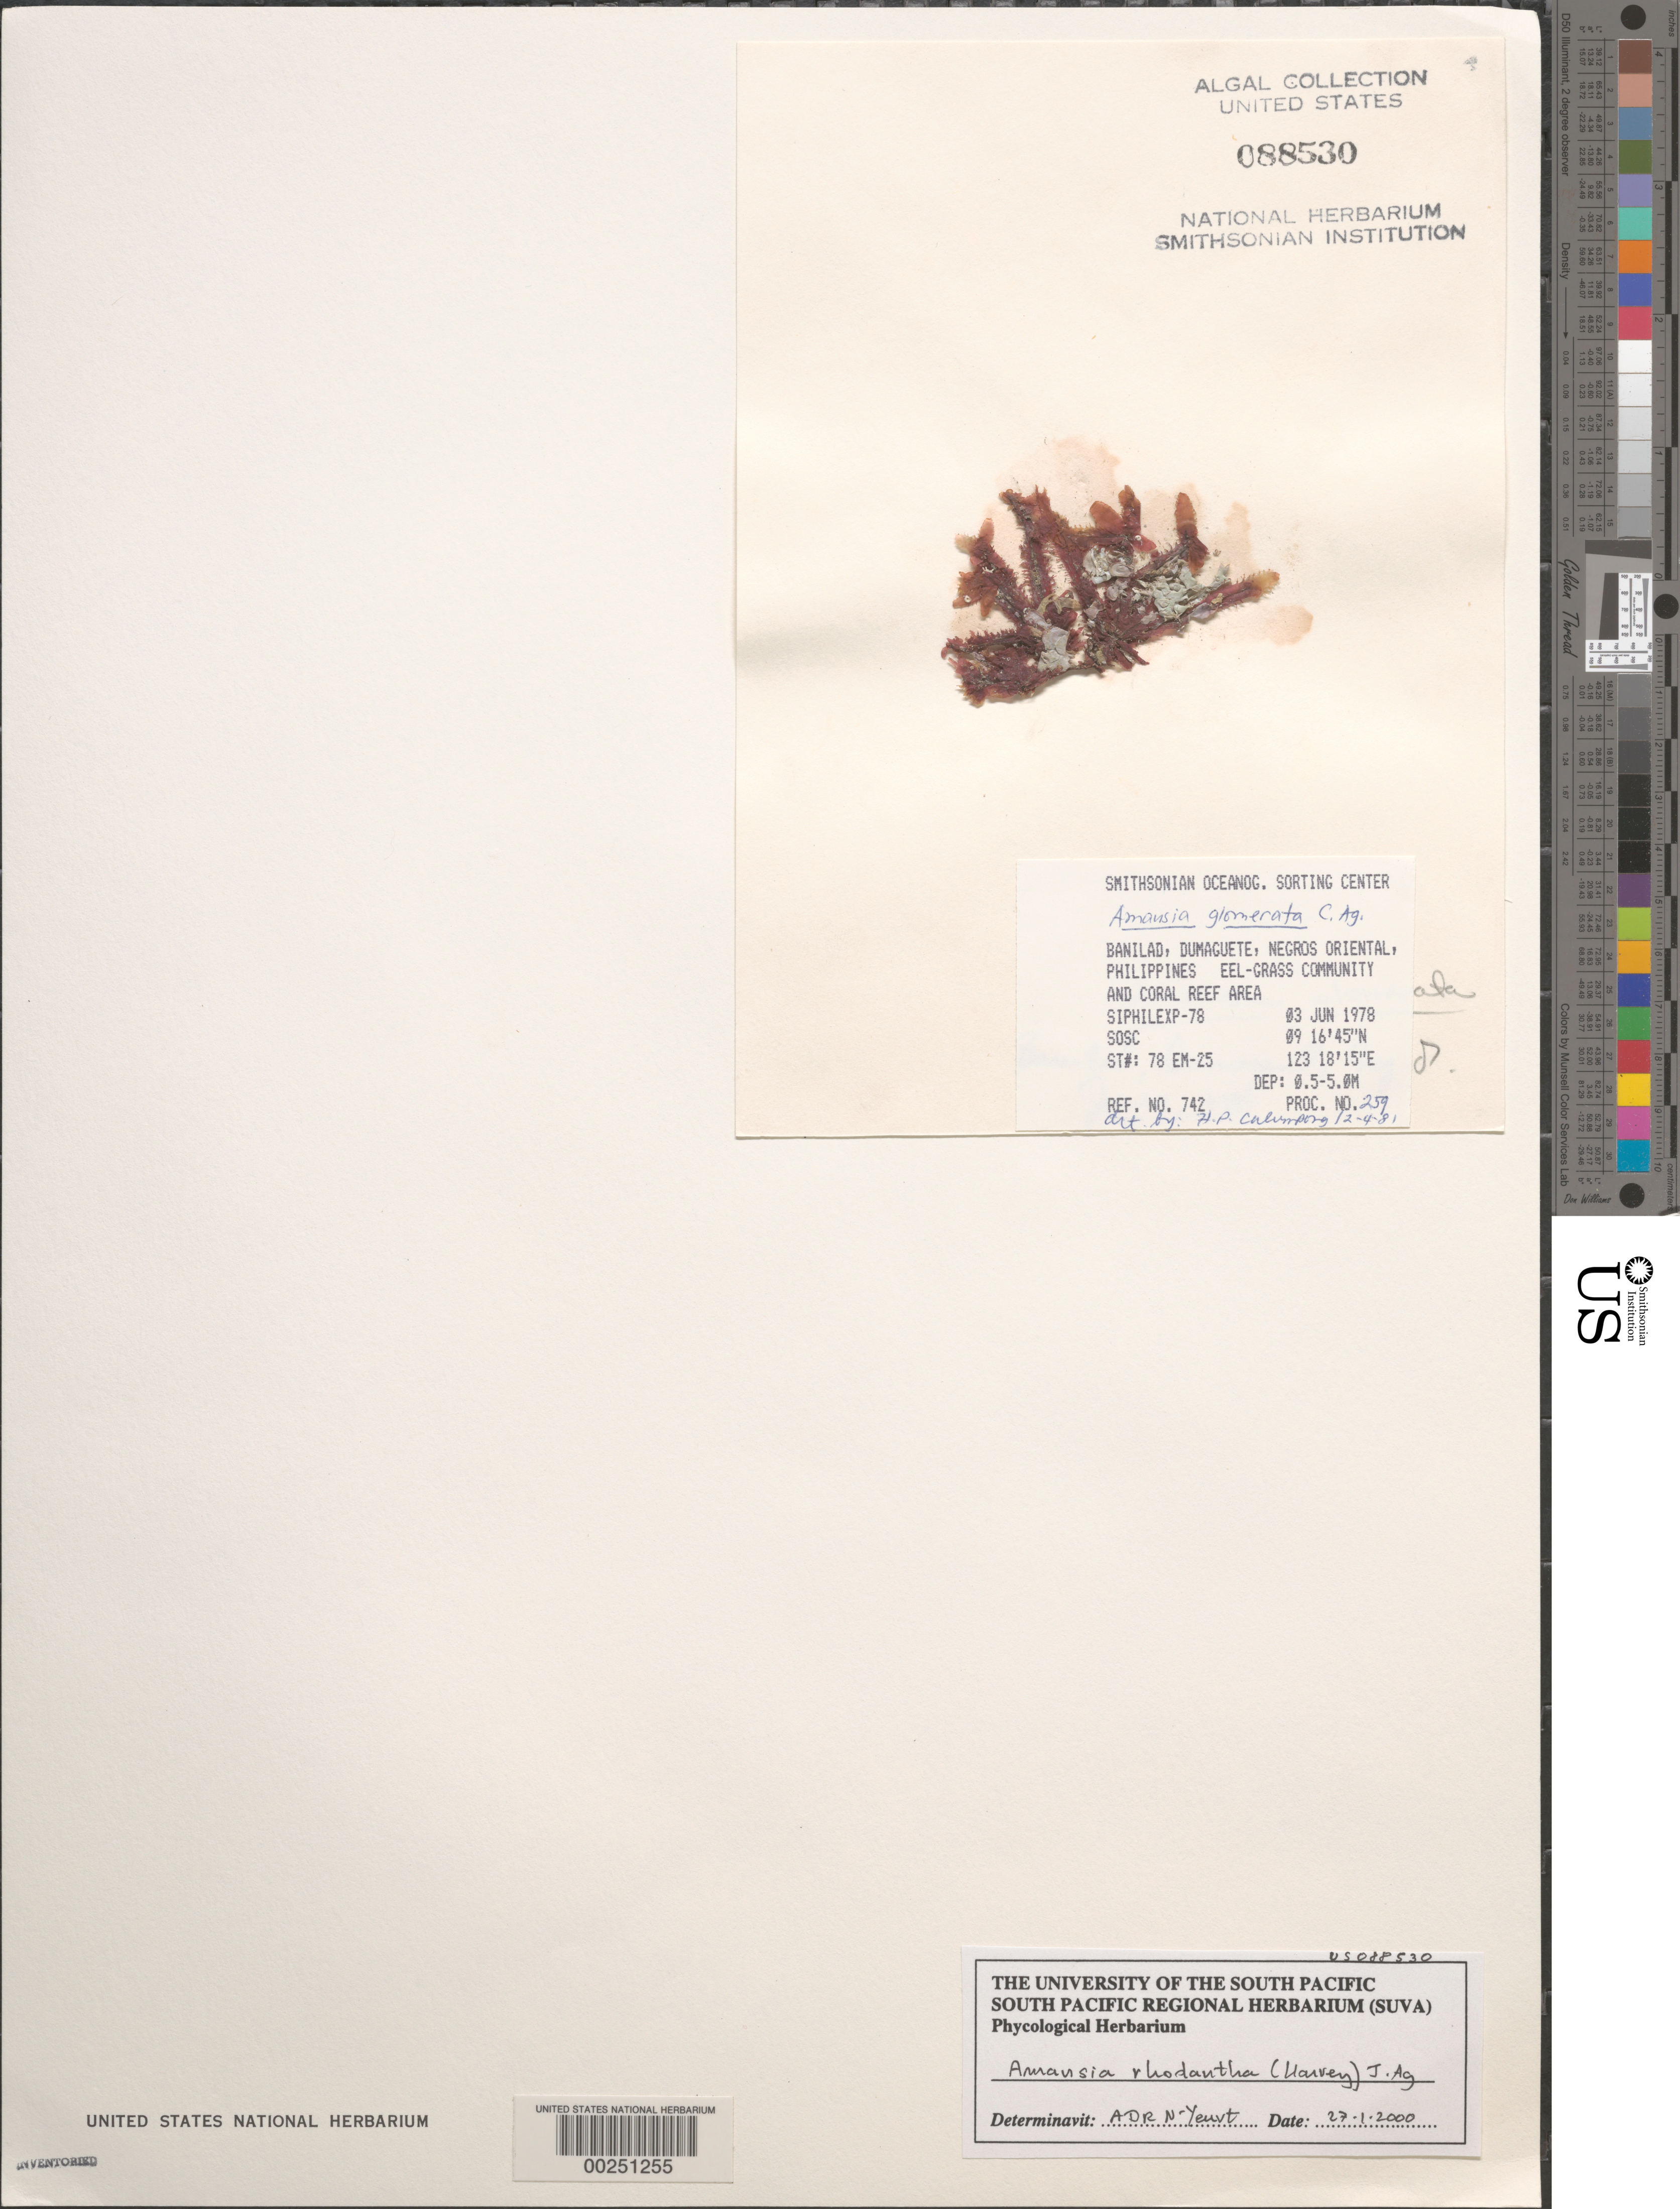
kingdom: Plantae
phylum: Rhodophyta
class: Florideophyceae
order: Ceramiales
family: Rhodomelaceae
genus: Amansia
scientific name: Amansia rhodantha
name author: (Harv.) J. Agardh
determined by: N'Yeurt, A. D. R.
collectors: SOSC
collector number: Station 78 EM-25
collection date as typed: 03 Jun 1978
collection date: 1978-06-03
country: Philippines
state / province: Central Visayas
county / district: Negros Oriental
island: Negros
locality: Banilad, Dumaguete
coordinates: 09 16'45"N, 123 18'15"E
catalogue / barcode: US 88530